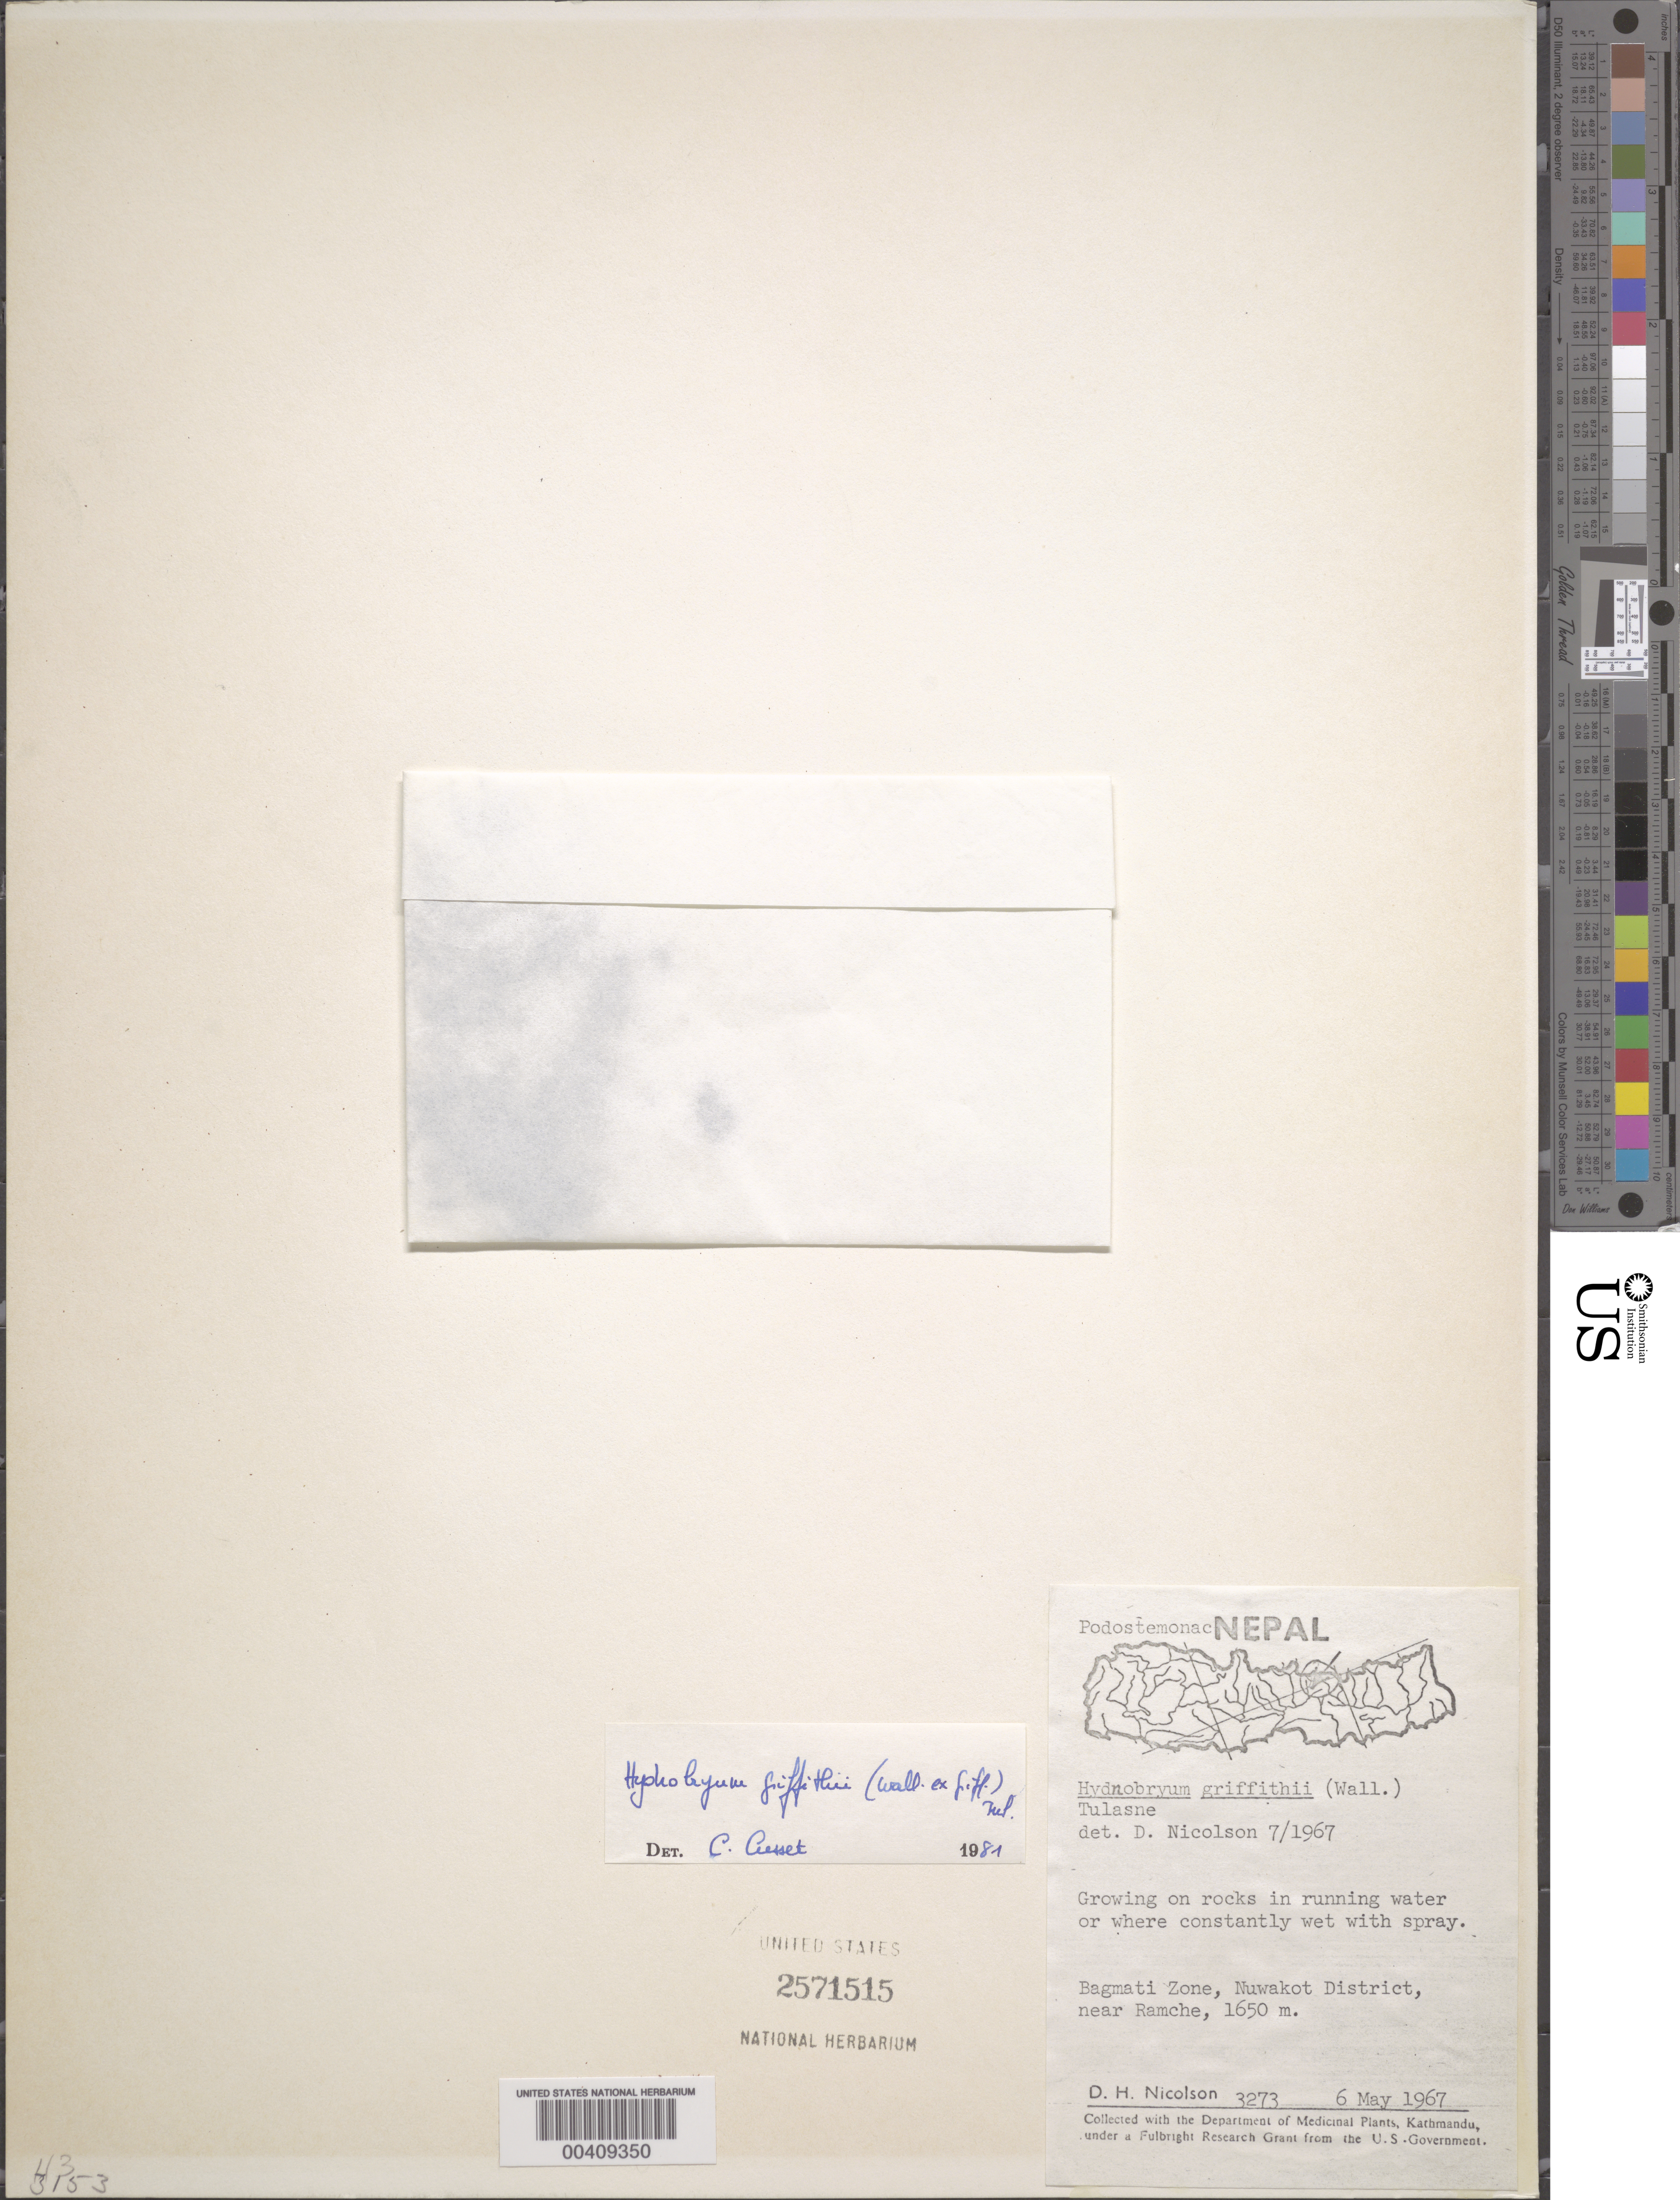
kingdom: Plantae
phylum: Tracheophyta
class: Magnoliopsida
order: Malpighiales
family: Podostemaceae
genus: Hydrobryum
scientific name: Hydrobryum griffithii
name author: Tul.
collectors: D. H. Nicolson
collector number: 3273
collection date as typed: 06 May 1967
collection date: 1967-05-06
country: Nepal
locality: Bagmati, nuwakot, near ramche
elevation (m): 1650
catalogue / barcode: US 2571515